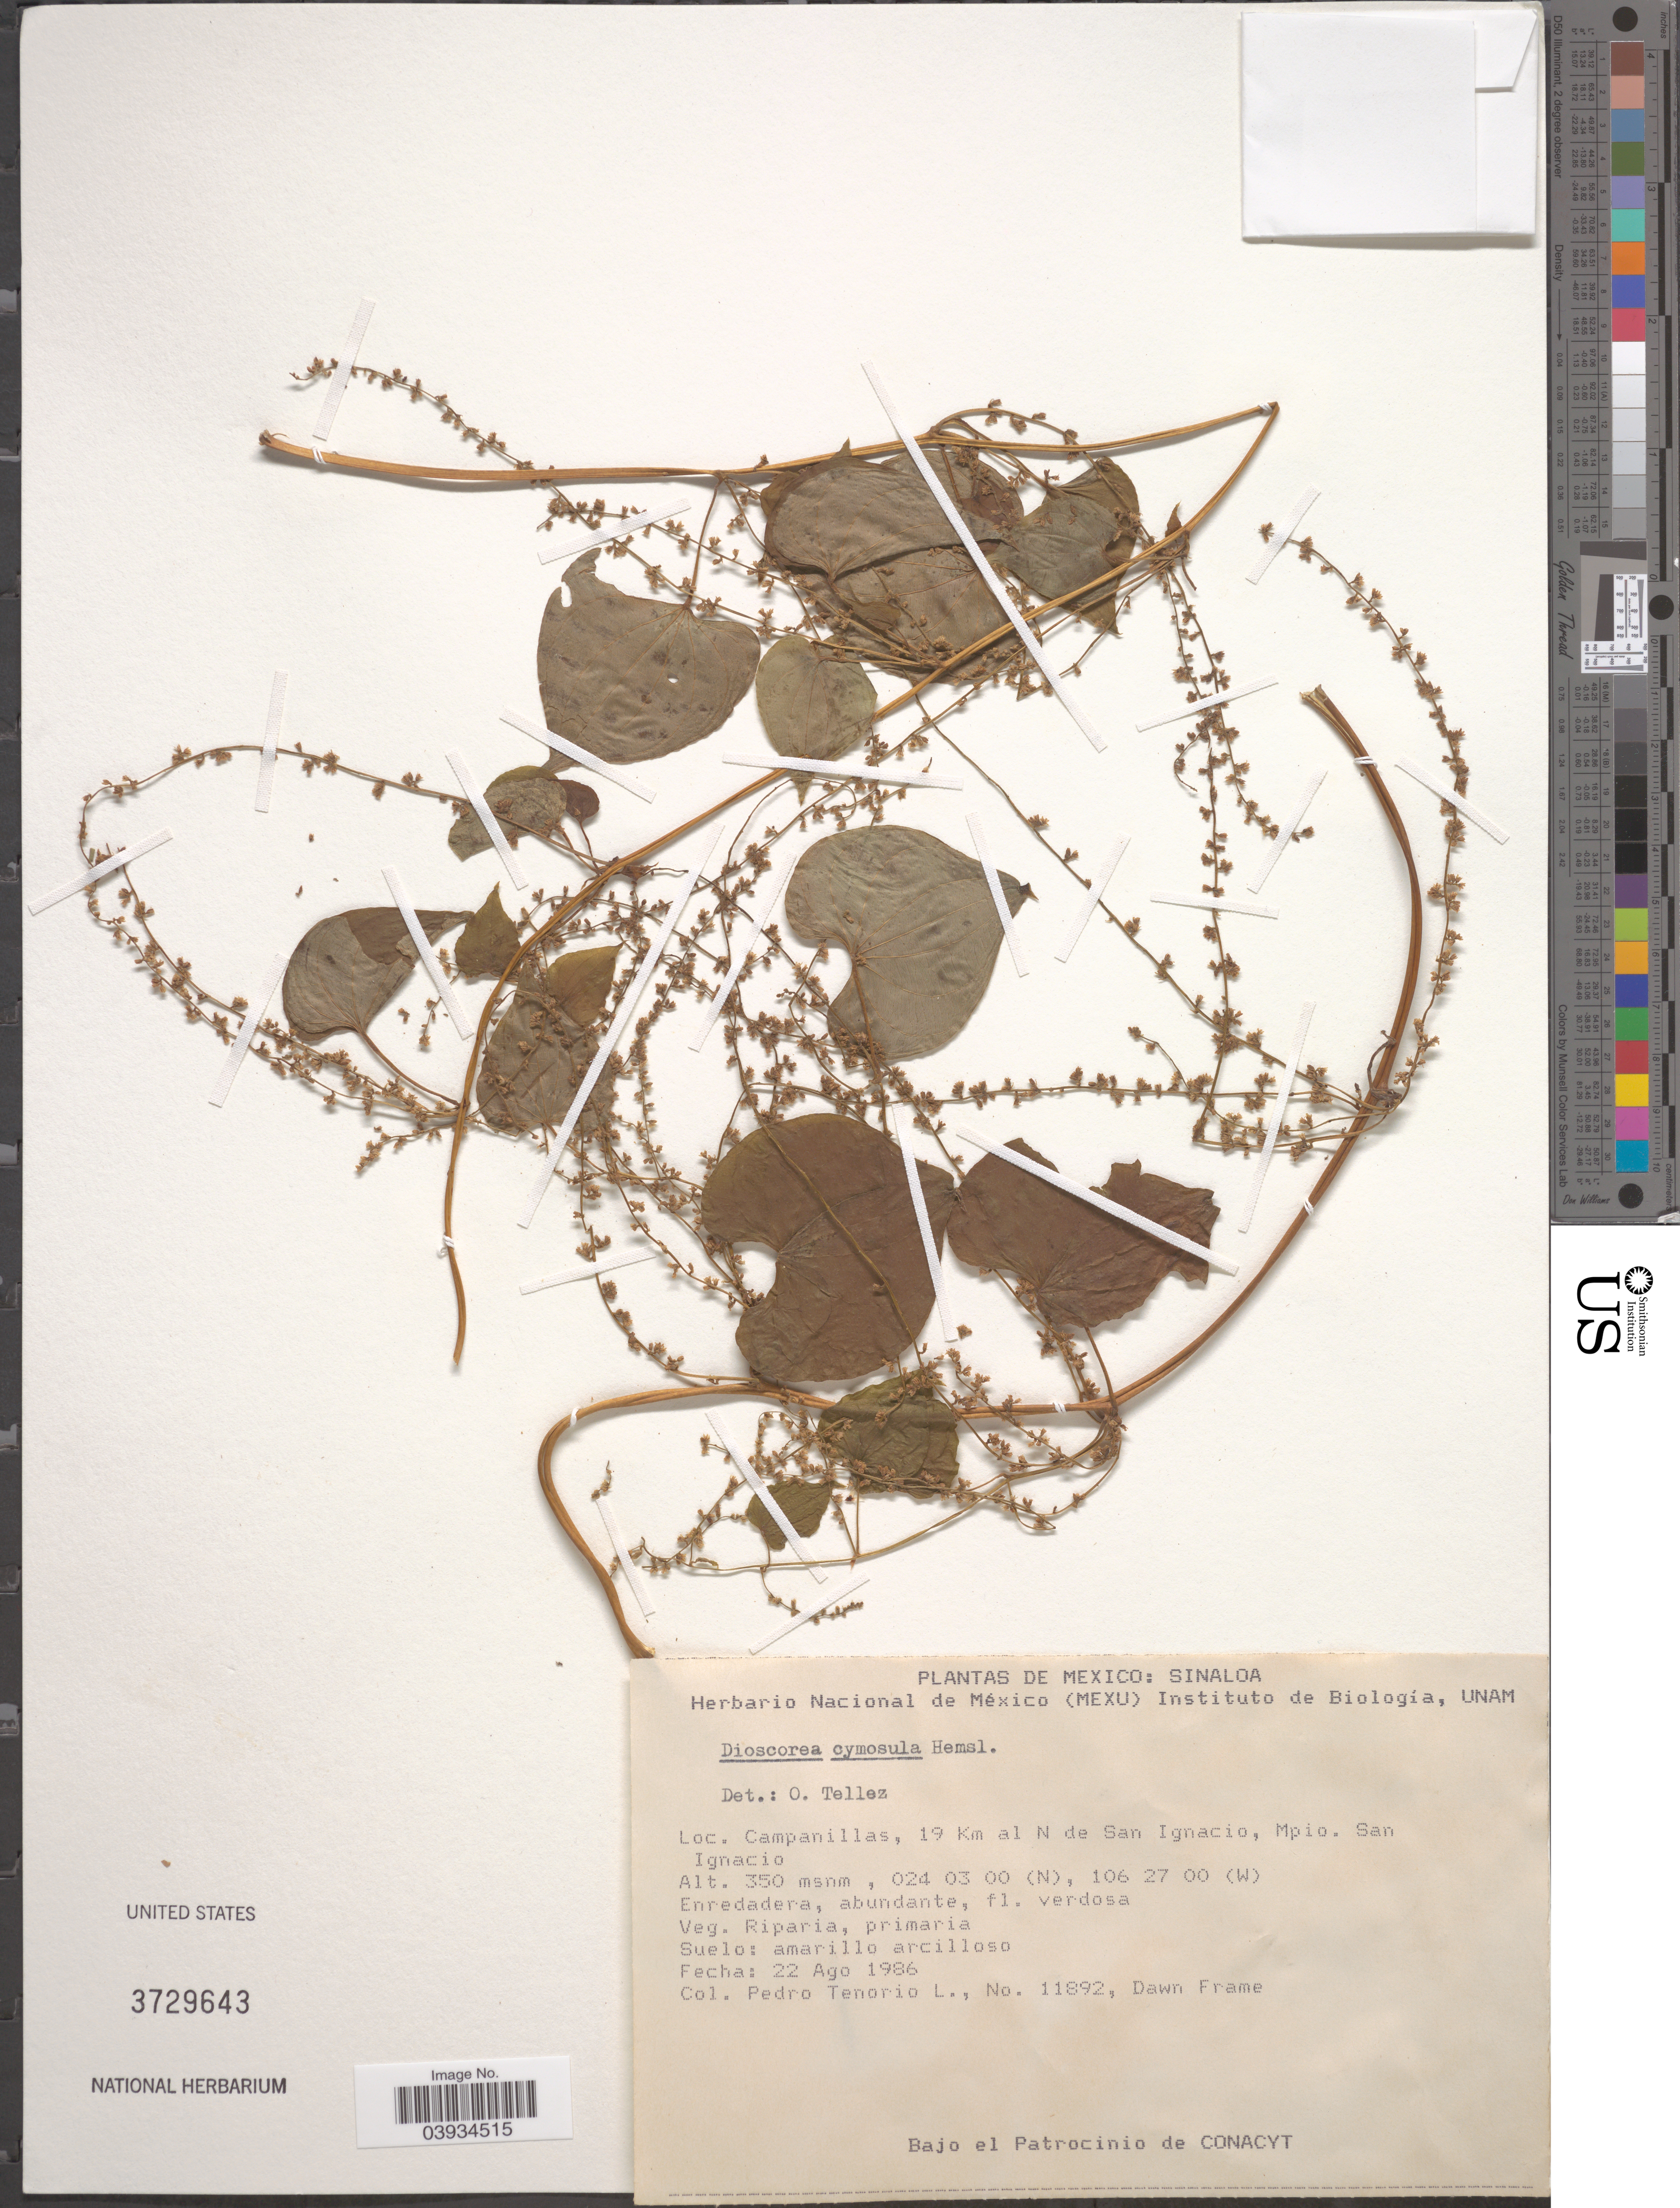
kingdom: Plantae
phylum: Tracheophyta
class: Liliopsida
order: Dioscoreales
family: Dioscoreaceae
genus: Dioscorea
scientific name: Dioscorea cymosula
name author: Hemsl.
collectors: P. Tenorio L. & D. Frame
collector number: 11892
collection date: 1986-08-22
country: Mexico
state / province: Sinaloa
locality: Campanillas, 19 Km al N de San Ignacio, Mpio. San Ignacio.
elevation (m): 350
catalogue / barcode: US 3729643